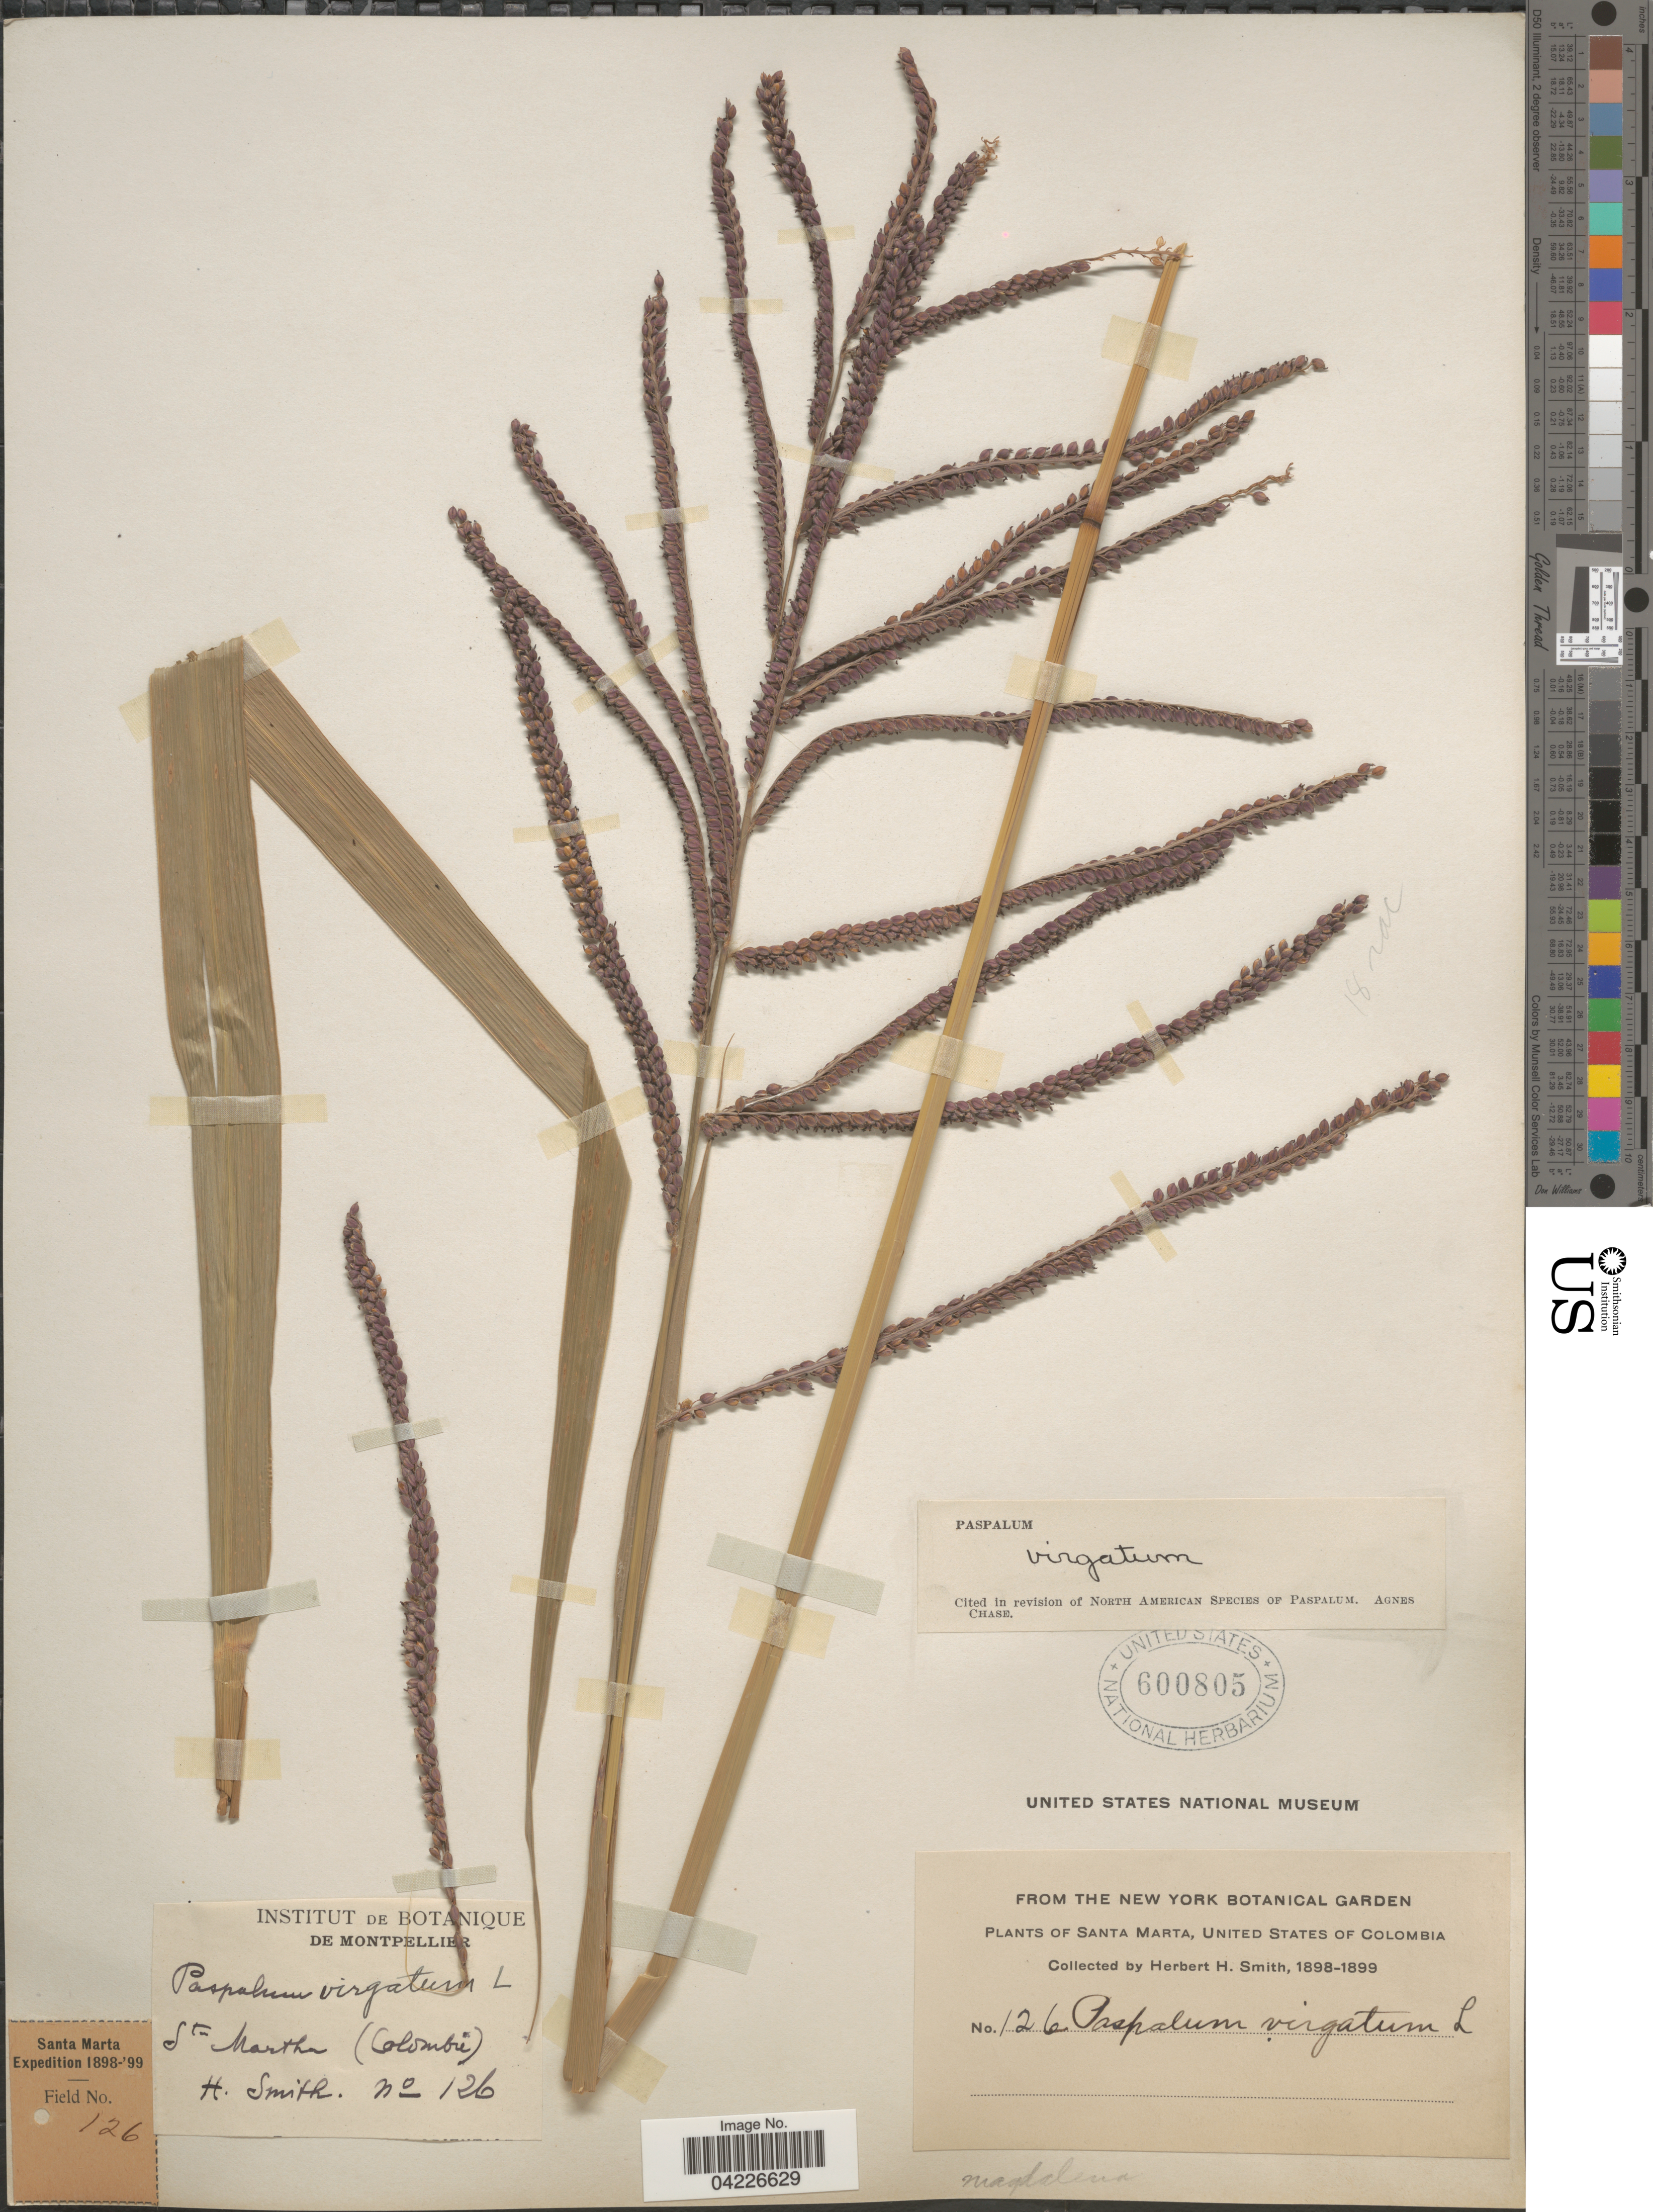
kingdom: Plantae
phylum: Tracheophyta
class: Liliopsida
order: Poales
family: Poaceae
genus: Paspalum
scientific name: Paspalum virgatum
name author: L.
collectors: Herbert H. Smith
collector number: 126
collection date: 1898/1899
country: Colombia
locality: Santa Marta, United States of Colombia.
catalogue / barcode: US 600805